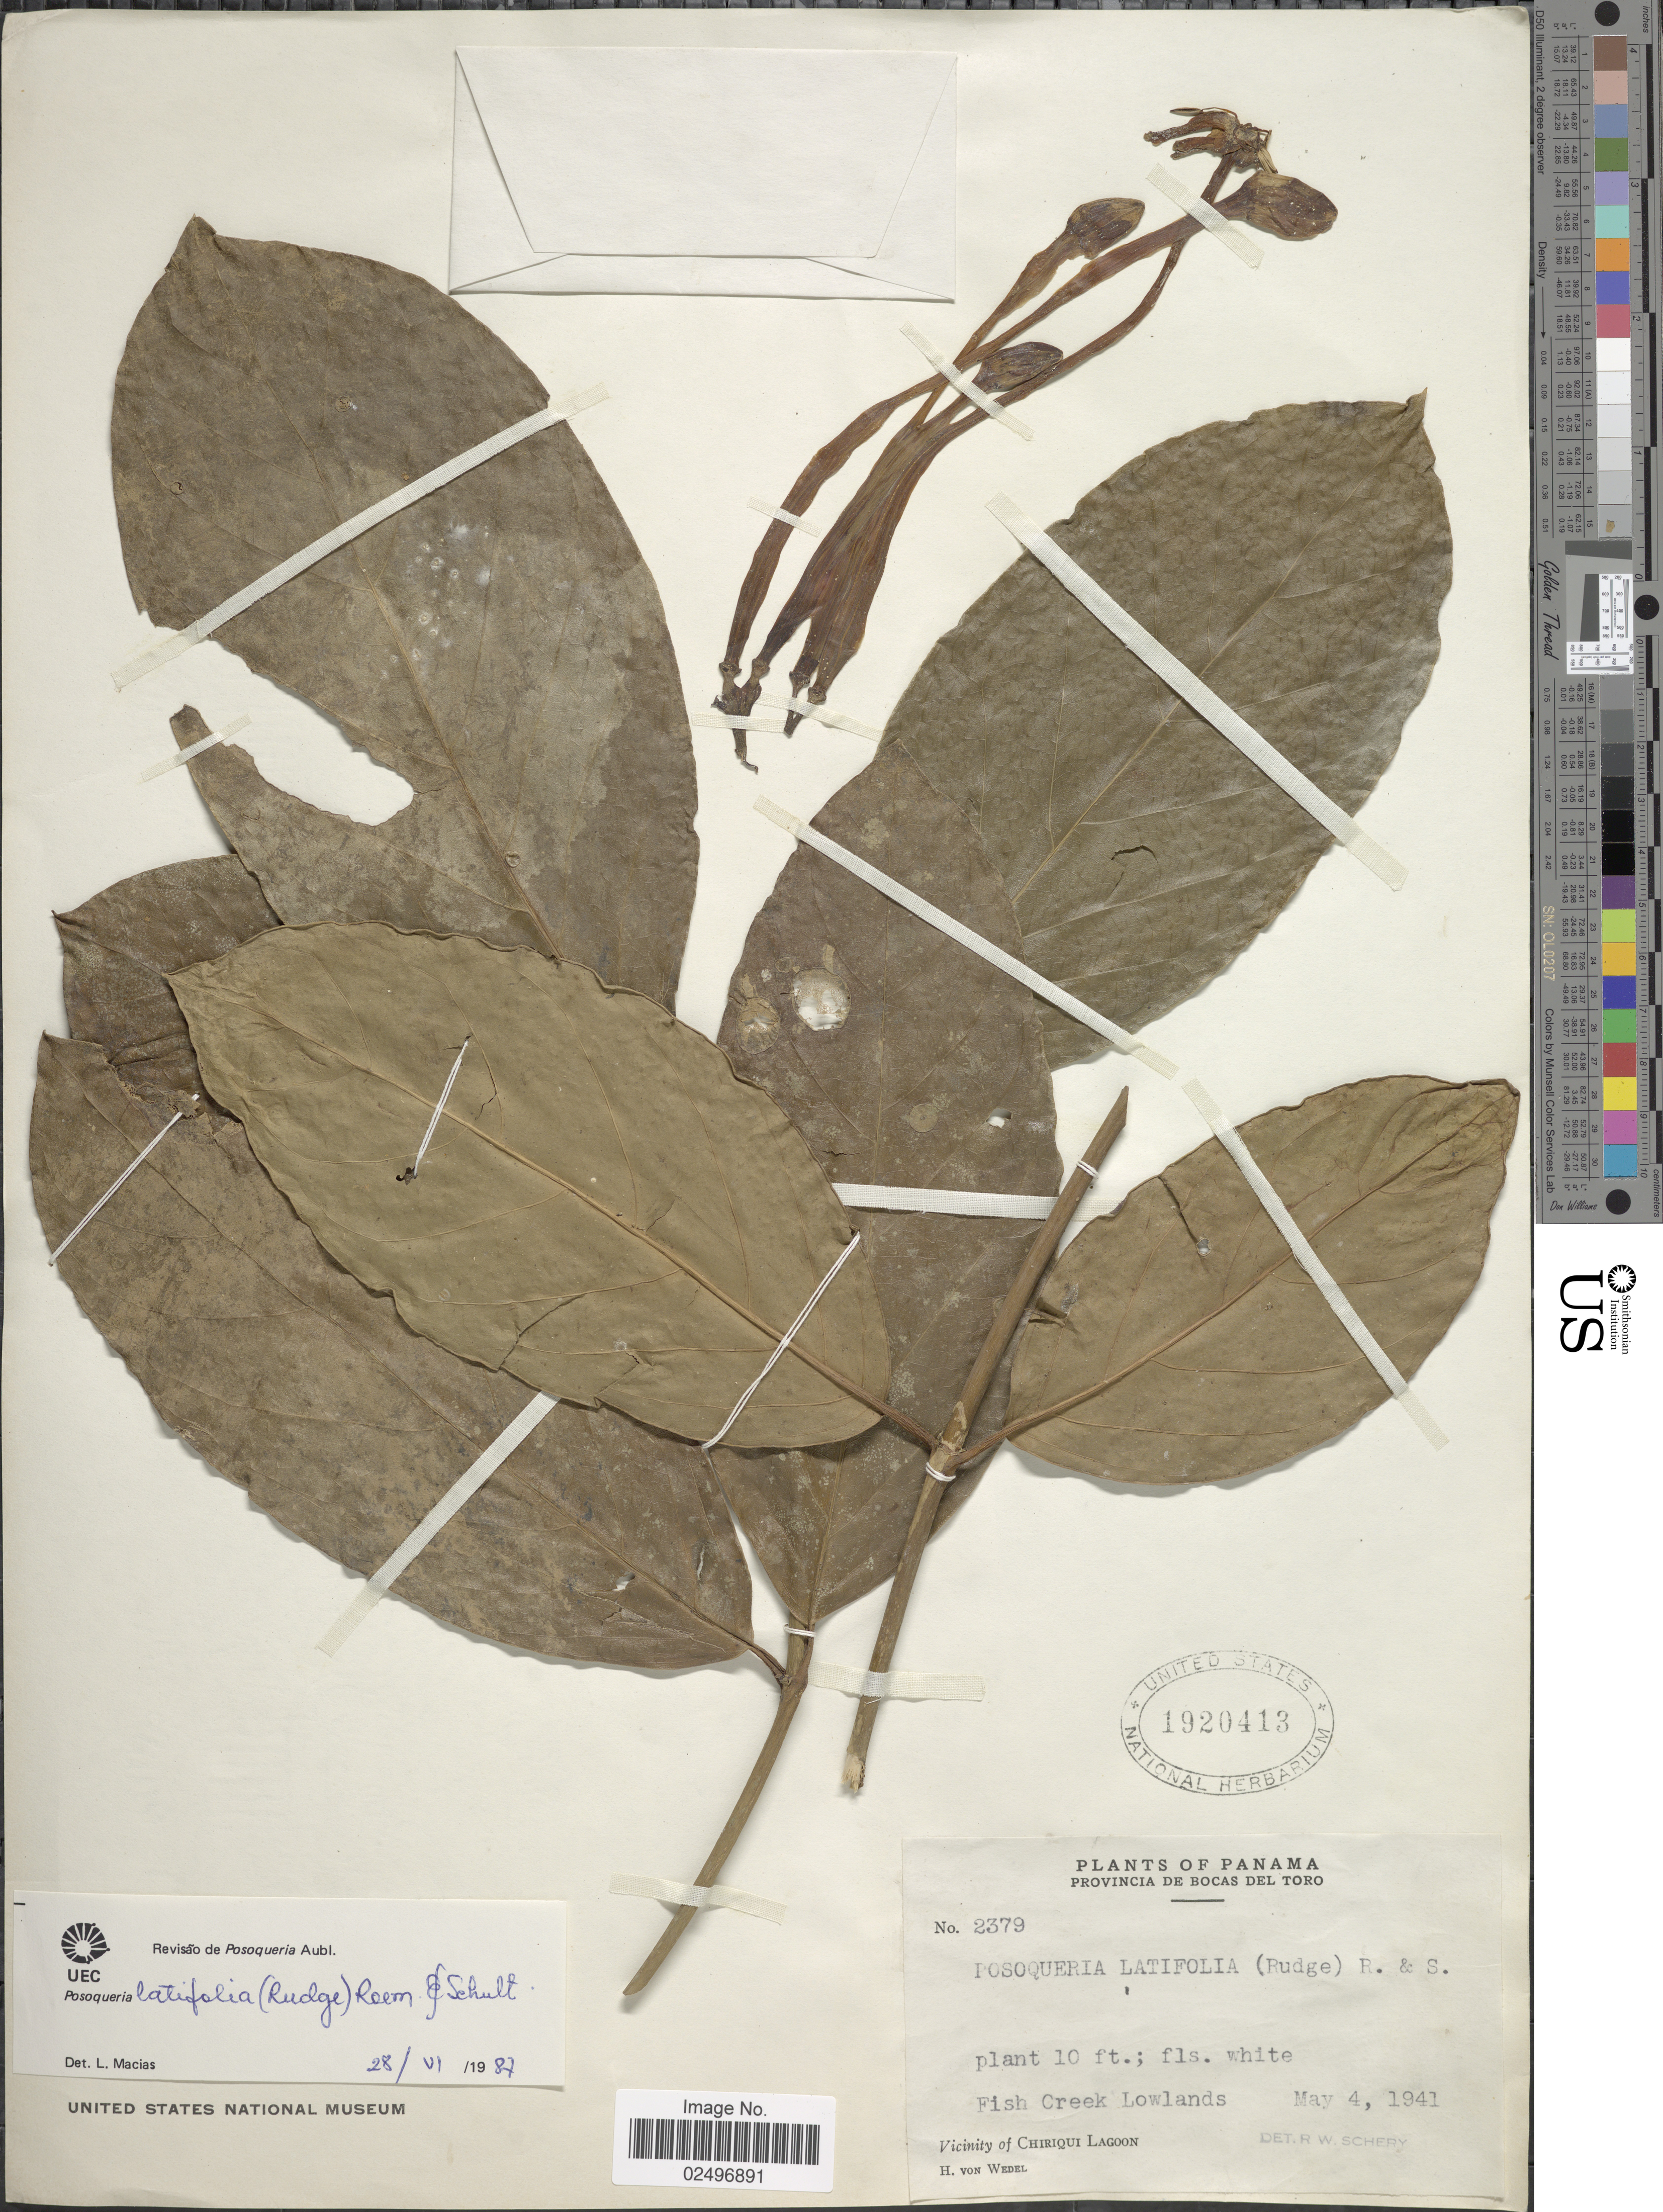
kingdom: Plantae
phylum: Tracheophyta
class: Magnoliopsida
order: Gentianales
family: Rubiaceae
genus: Posoqueria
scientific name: Posoqueria latifolia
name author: (Rudge) Roem. & Schult.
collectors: H. von Wedel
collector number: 2379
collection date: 1941-05-04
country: Panama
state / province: Bocas del Toro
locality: Fish Creek Lowlands, Vicinity of Chiriqui Lagoon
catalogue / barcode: US 1920413